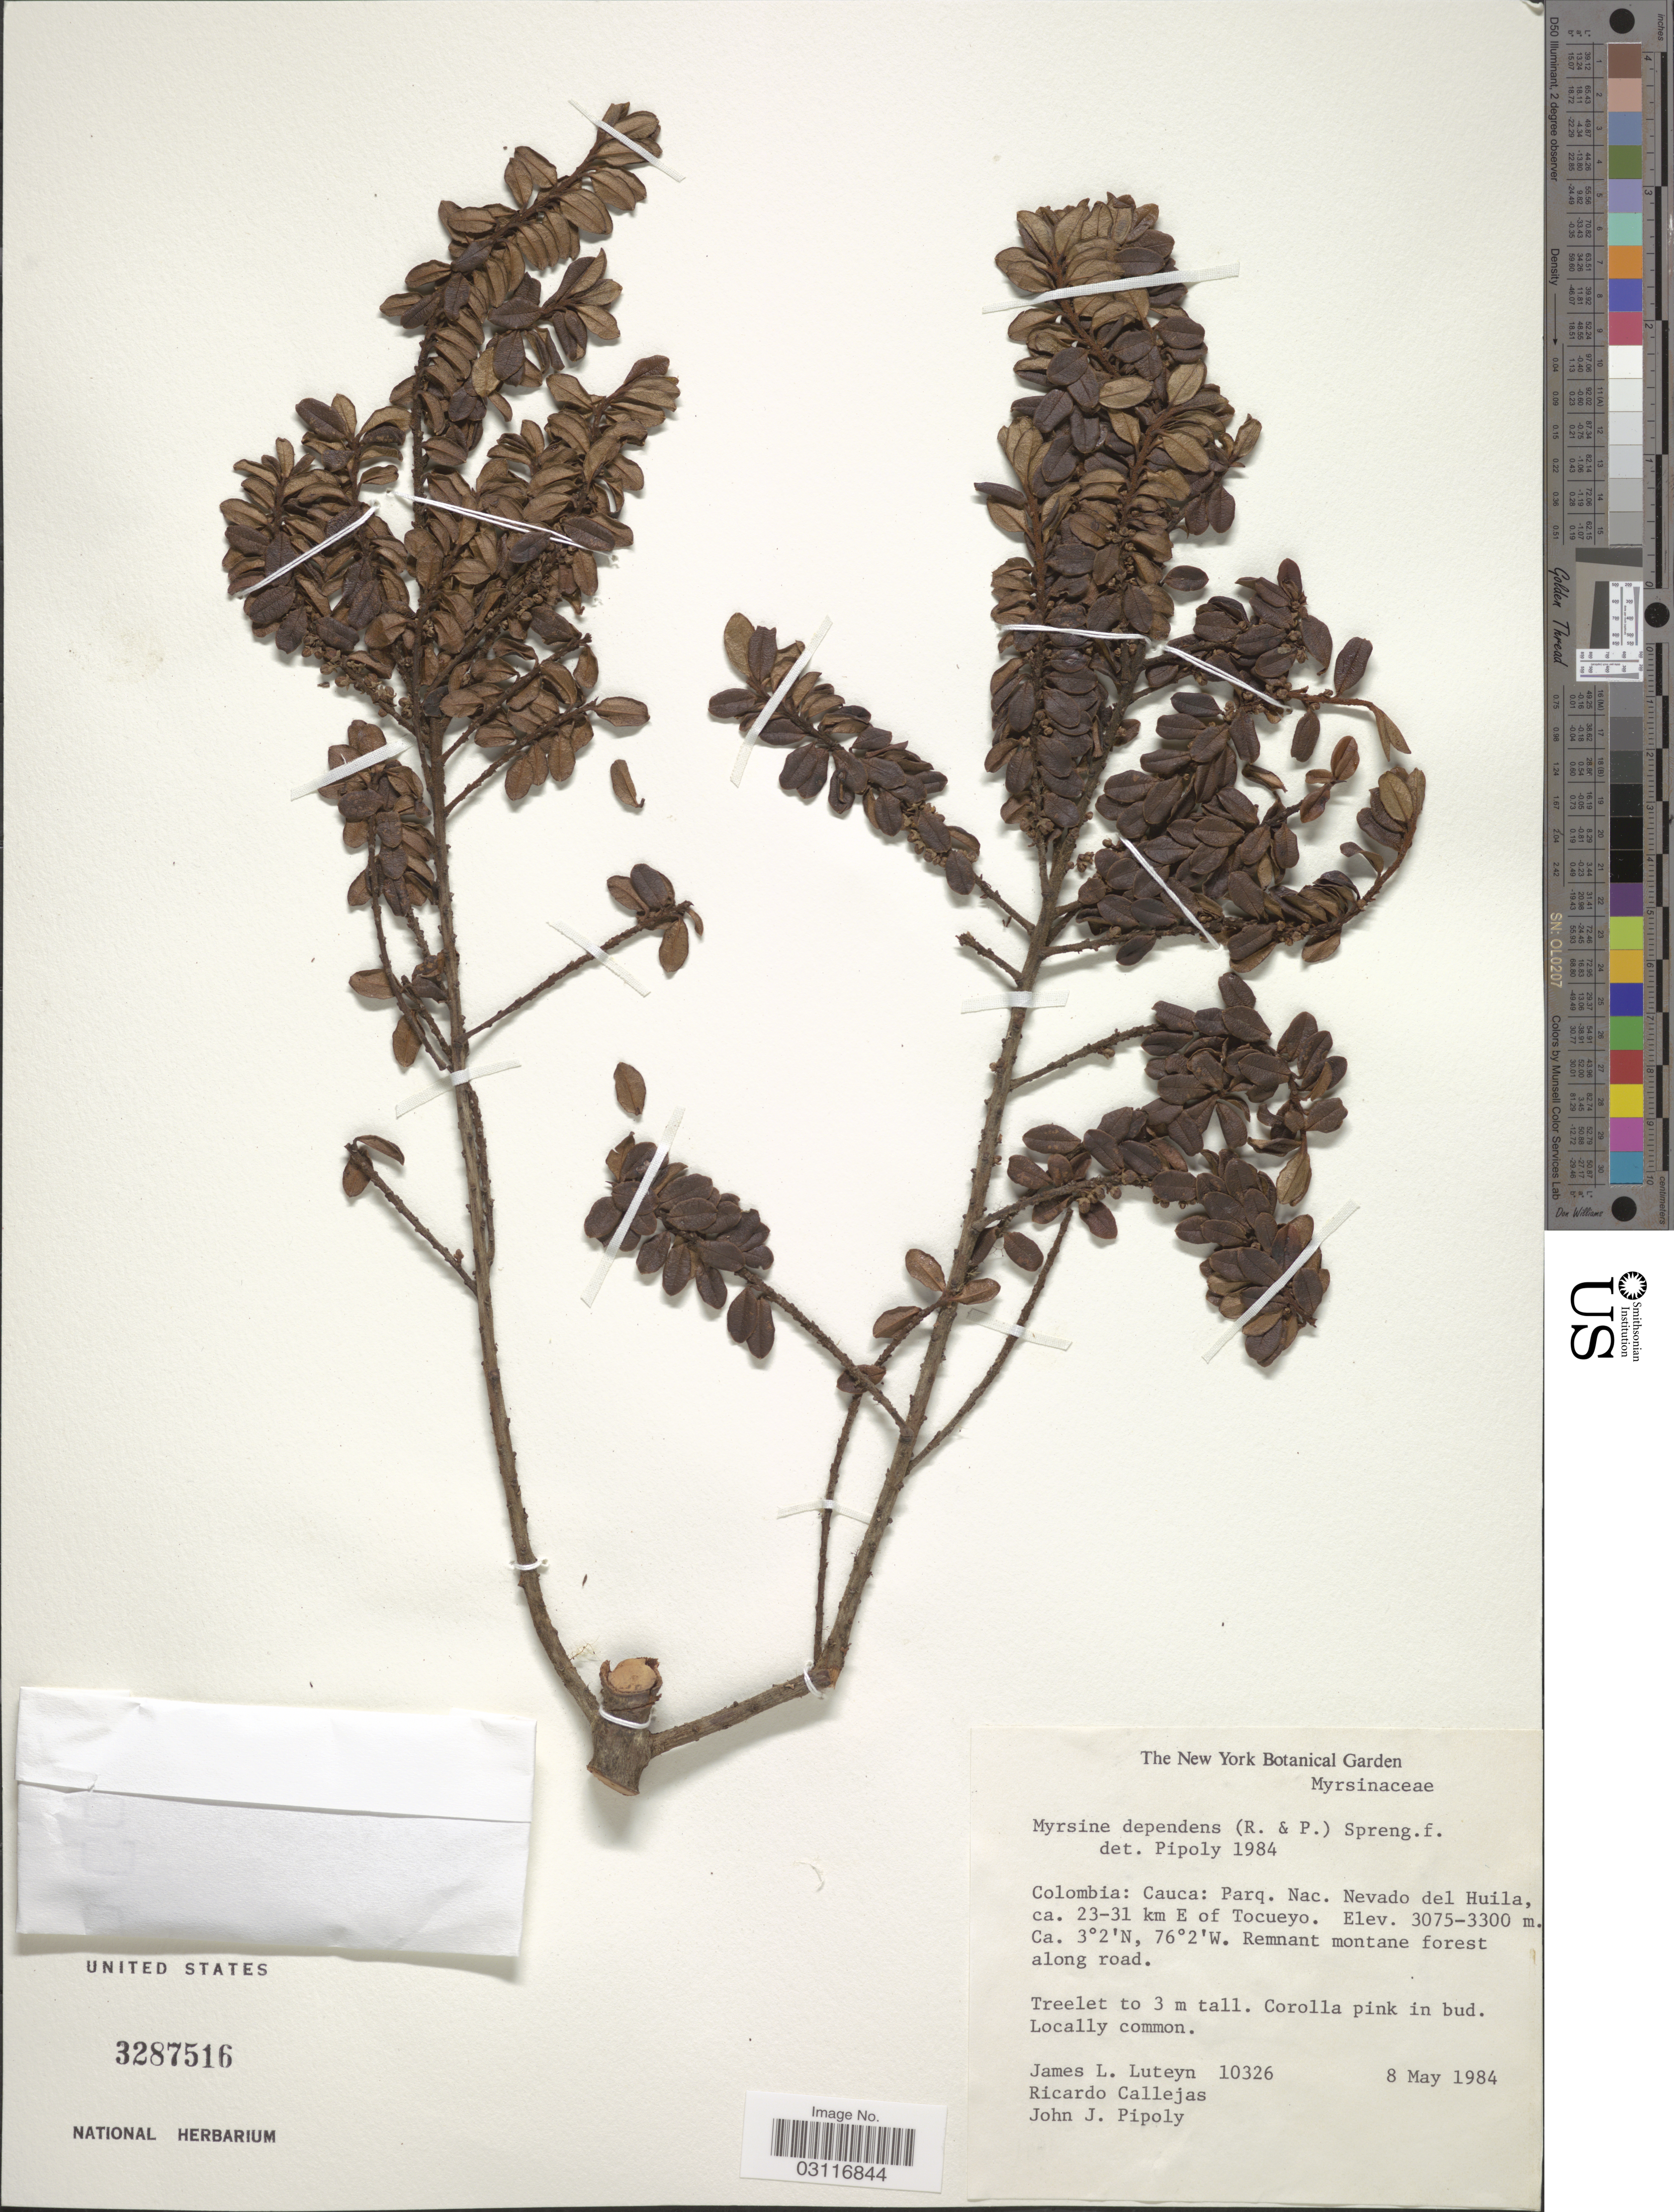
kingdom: Plantae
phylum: Tracheophyta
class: Magnoliopsida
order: Ericales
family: Primulaceae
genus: Myrsine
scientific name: Myrsine dependens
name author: (Ruiz & Pav.) Spreng.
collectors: J. Luteyn, R. Callejas & J. J. Pipoly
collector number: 10326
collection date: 1984-05-08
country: Colombia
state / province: Cauca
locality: Parq. Nac. Nevado del Huila, ca. 23-31 km E of Tocueyo.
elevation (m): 3075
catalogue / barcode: US 3287516